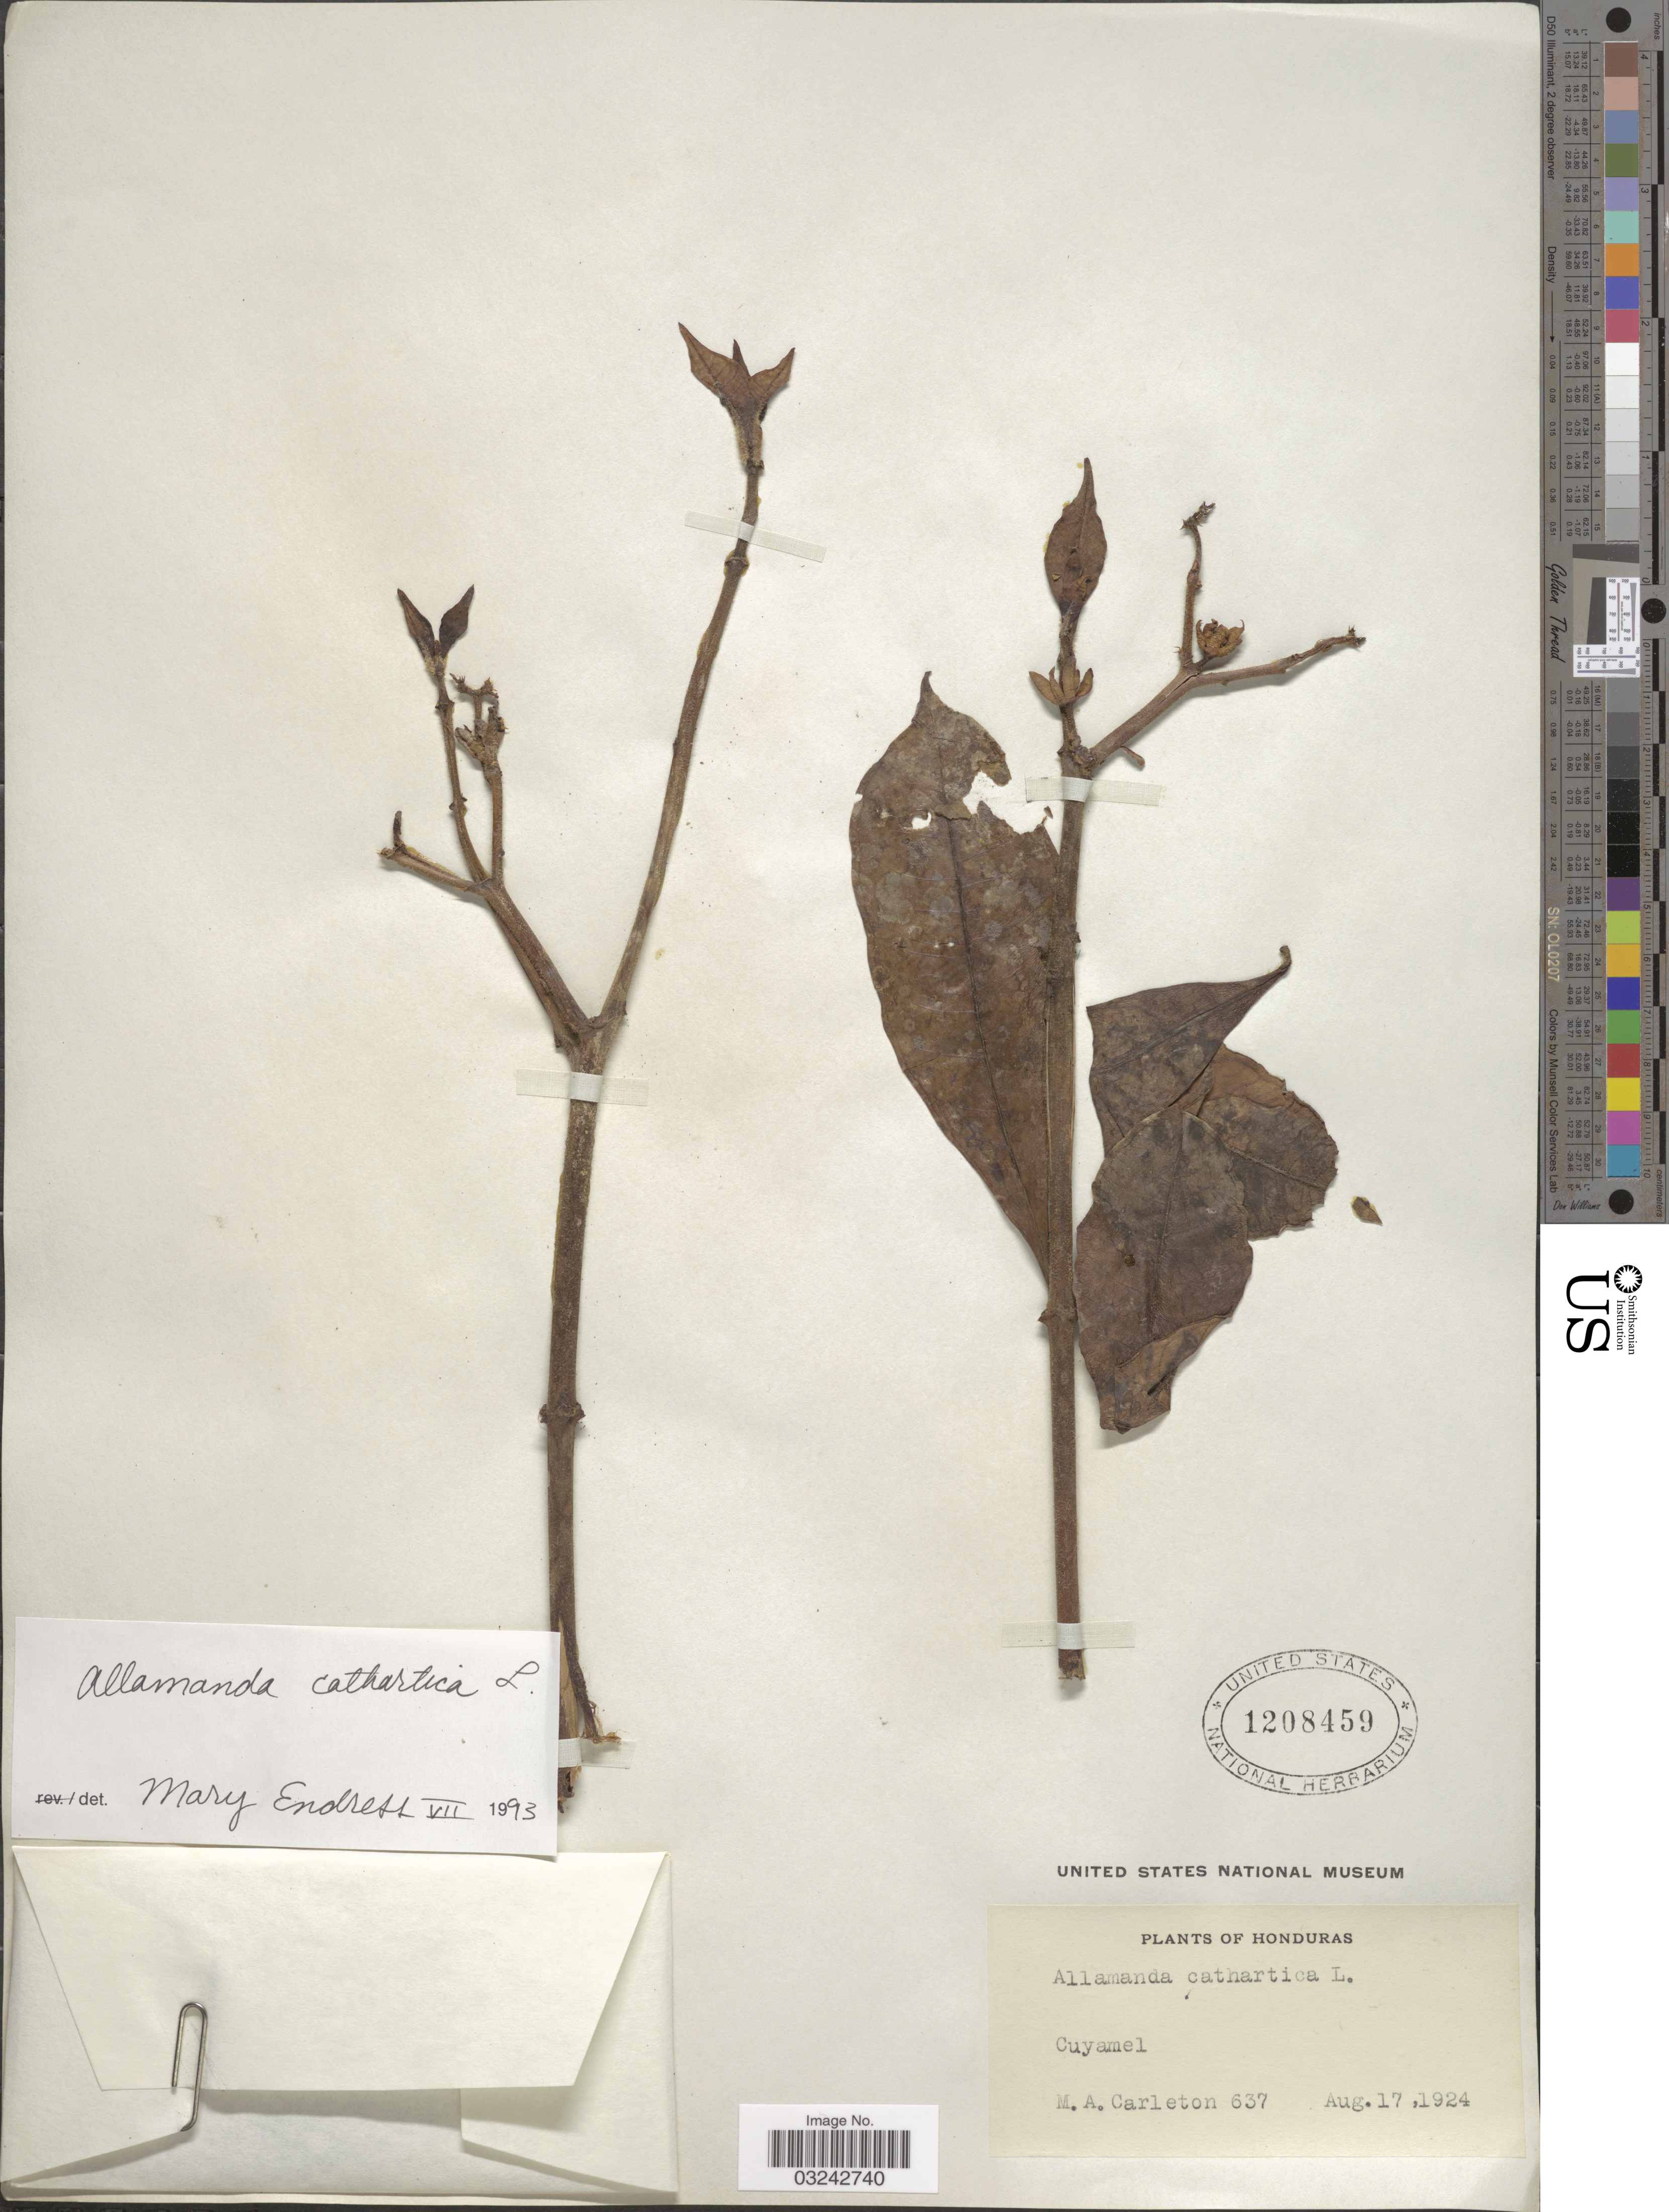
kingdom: Plantae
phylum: Tracheophyta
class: Magnoliopsida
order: Gentianales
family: Apocynaceae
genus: Allamanda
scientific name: Allamanda cathartica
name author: L.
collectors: M. A. Carleton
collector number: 637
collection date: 1924-08-17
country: Honduras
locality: Cuyamel.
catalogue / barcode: US 1208459